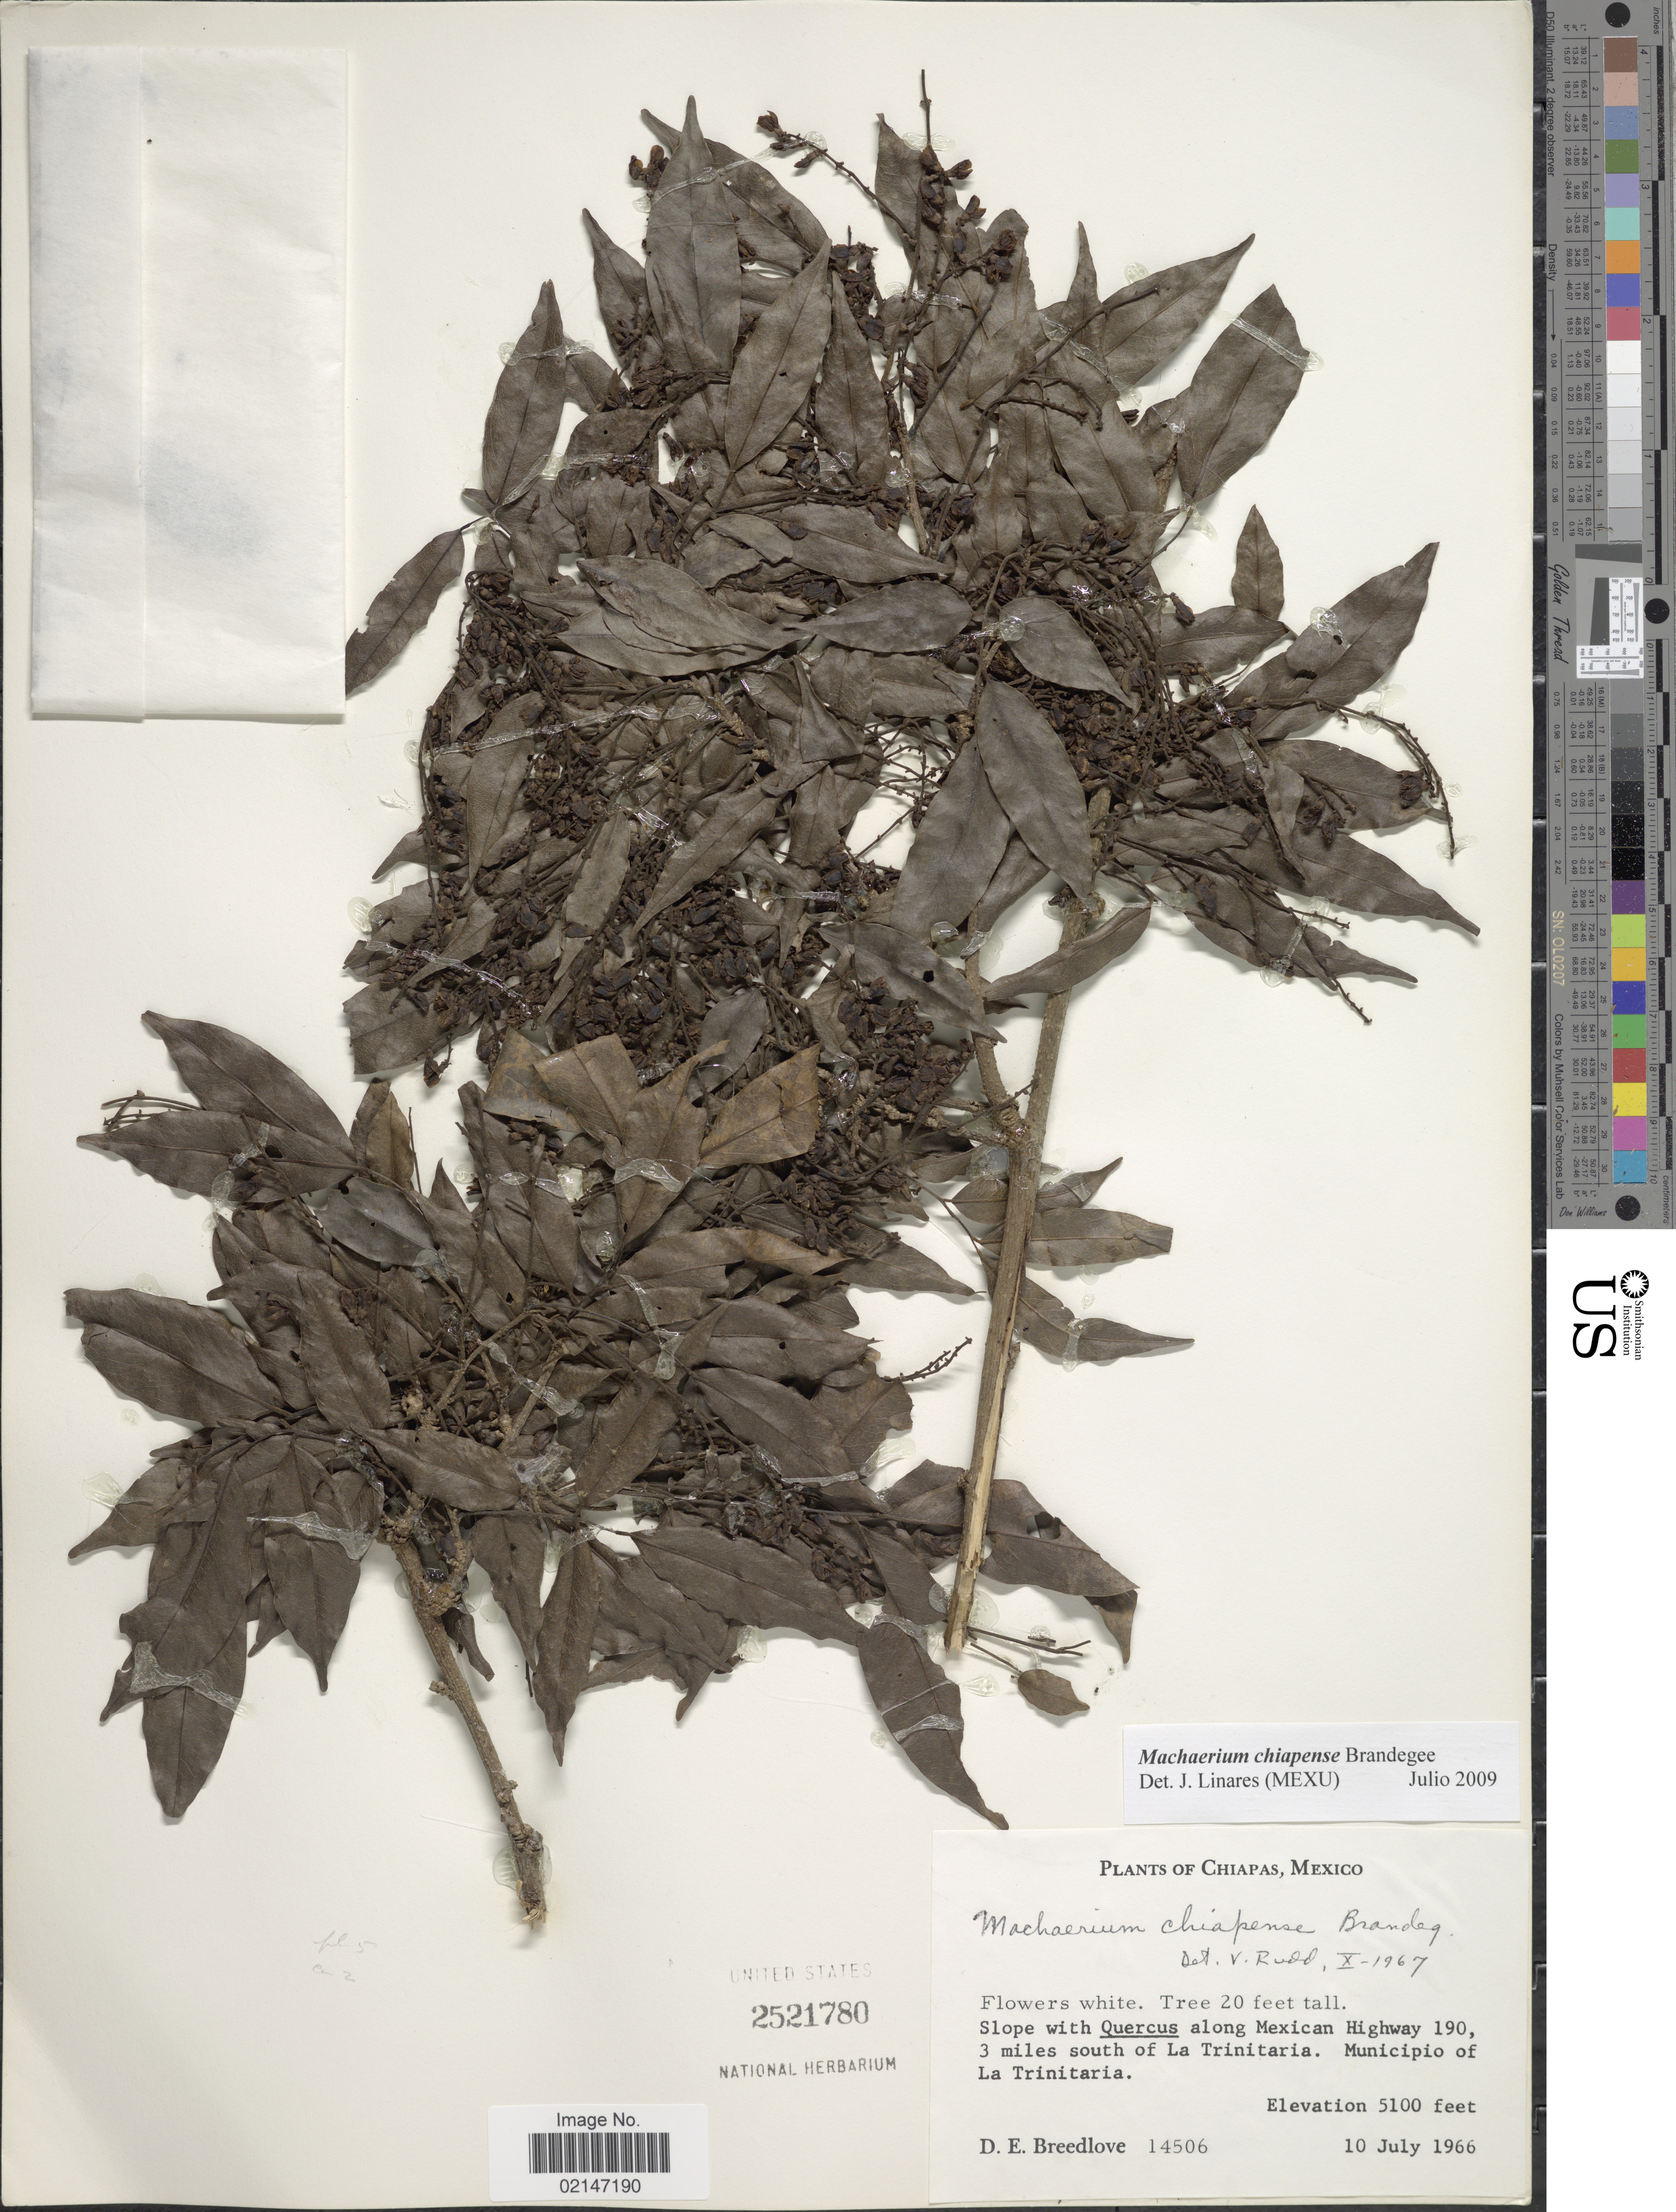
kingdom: Plantae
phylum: Tracheophyta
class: Magnoliopsida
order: Fabales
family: Fabaceae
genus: Machaerium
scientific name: Machaerium chiapense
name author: T.S. Brandg.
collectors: D. E. Breedlove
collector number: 14506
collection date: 1966-07-10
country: Mexico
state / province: Chiapas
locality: Slope with Quercus along Mexican Highway 190, 3 miles south of La Trinitaria. Municipio of La Trinitaria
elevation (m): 1554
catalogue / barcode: US 2521780